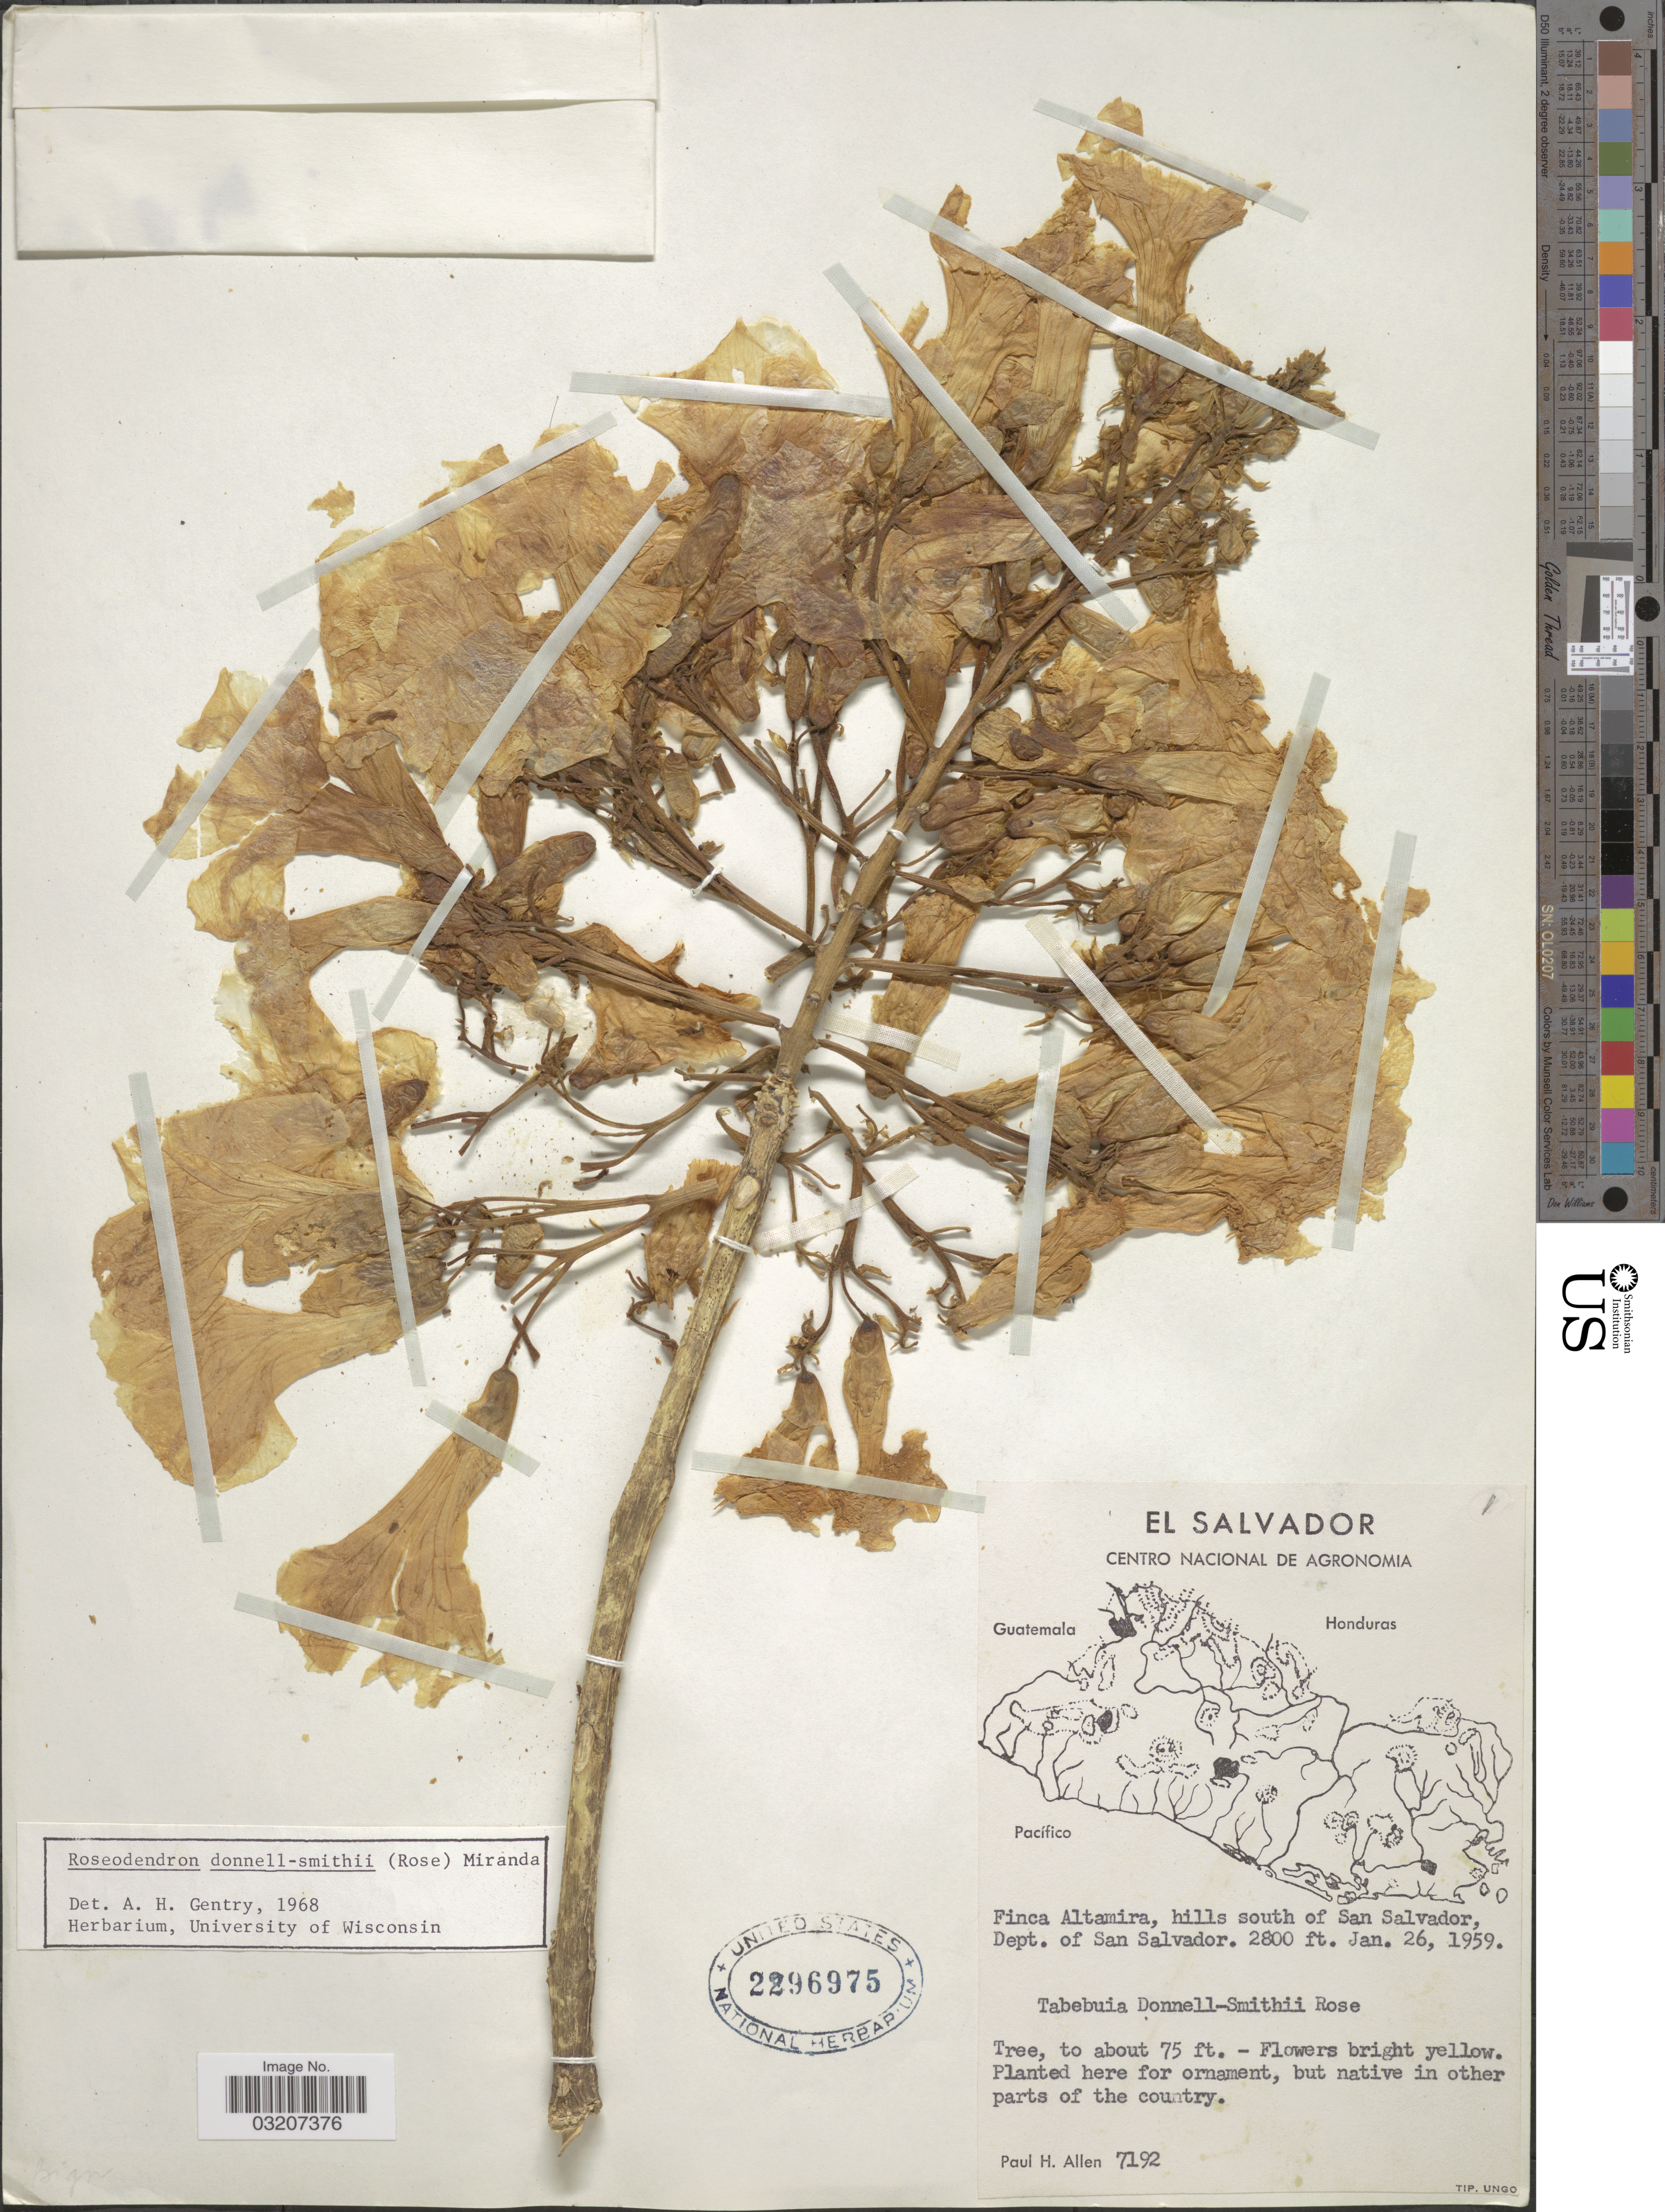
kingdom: Plantae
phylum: Tracheophyta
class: Magnoliopsida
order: Lamiales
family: Bignoniaceae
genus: Roseodendron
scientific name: Roseodendron donnell-smithii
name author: (Rose) Miranda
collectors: P. H. Allen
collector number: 7192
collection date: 1959-01-26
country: El Salvador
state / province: San Salvador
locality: Finca Altamira, hill south of San Salvador, Dept. of San Salvador.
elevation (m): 853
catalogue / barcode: US 2296975